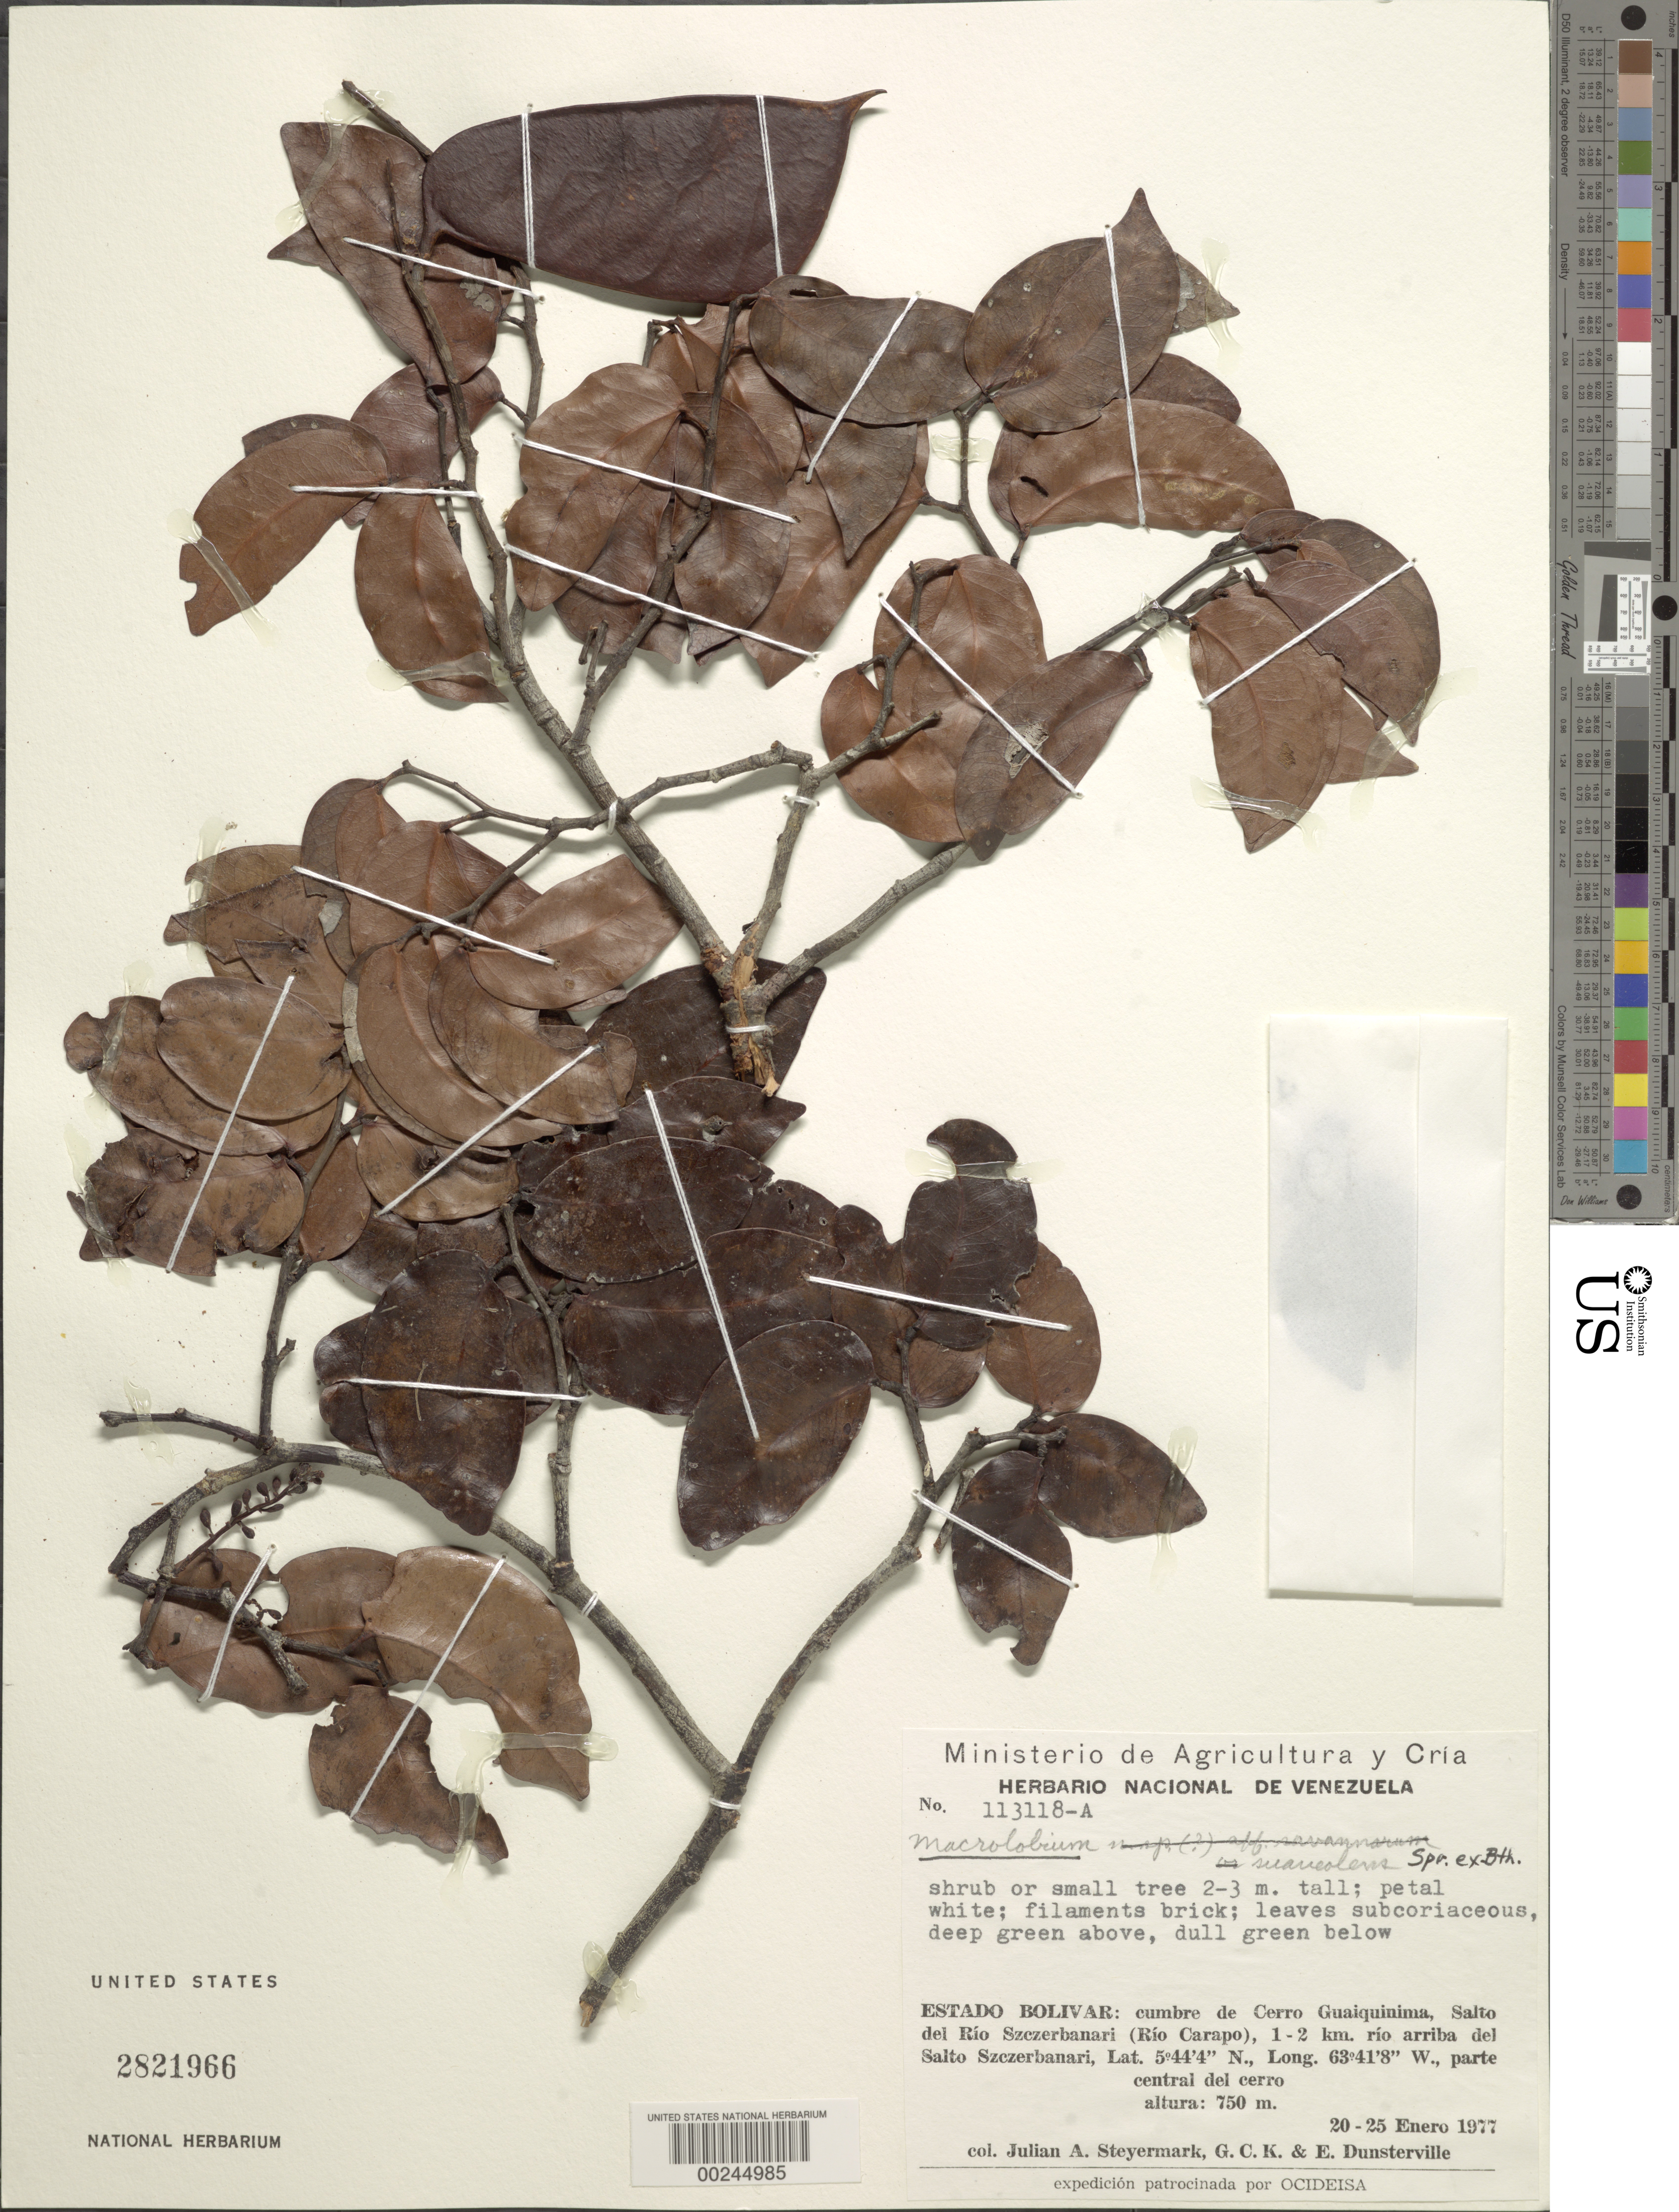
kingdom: Plantae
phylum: Tracheophyta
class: Magnoliopsida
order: Fabales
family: Fabaceae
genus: Macrolobium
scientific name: Macrolobium suaveolens var. suaveolens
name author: Benth.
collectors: J. Steyermark, G. C. K. Dunsterville & E. Dunsterville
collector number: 113118-a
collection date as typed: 20 Jan 1977 to 25 Jan 1977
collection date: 1977-01-20/1977-01-25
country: Venezuela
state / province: Bolivar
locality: Summit of cerro guaiquinima, salto del rio szczerbanari (rio carapo), 1-2 km rio above the salto szczerbanari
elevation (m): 750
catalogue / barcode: US 2821966